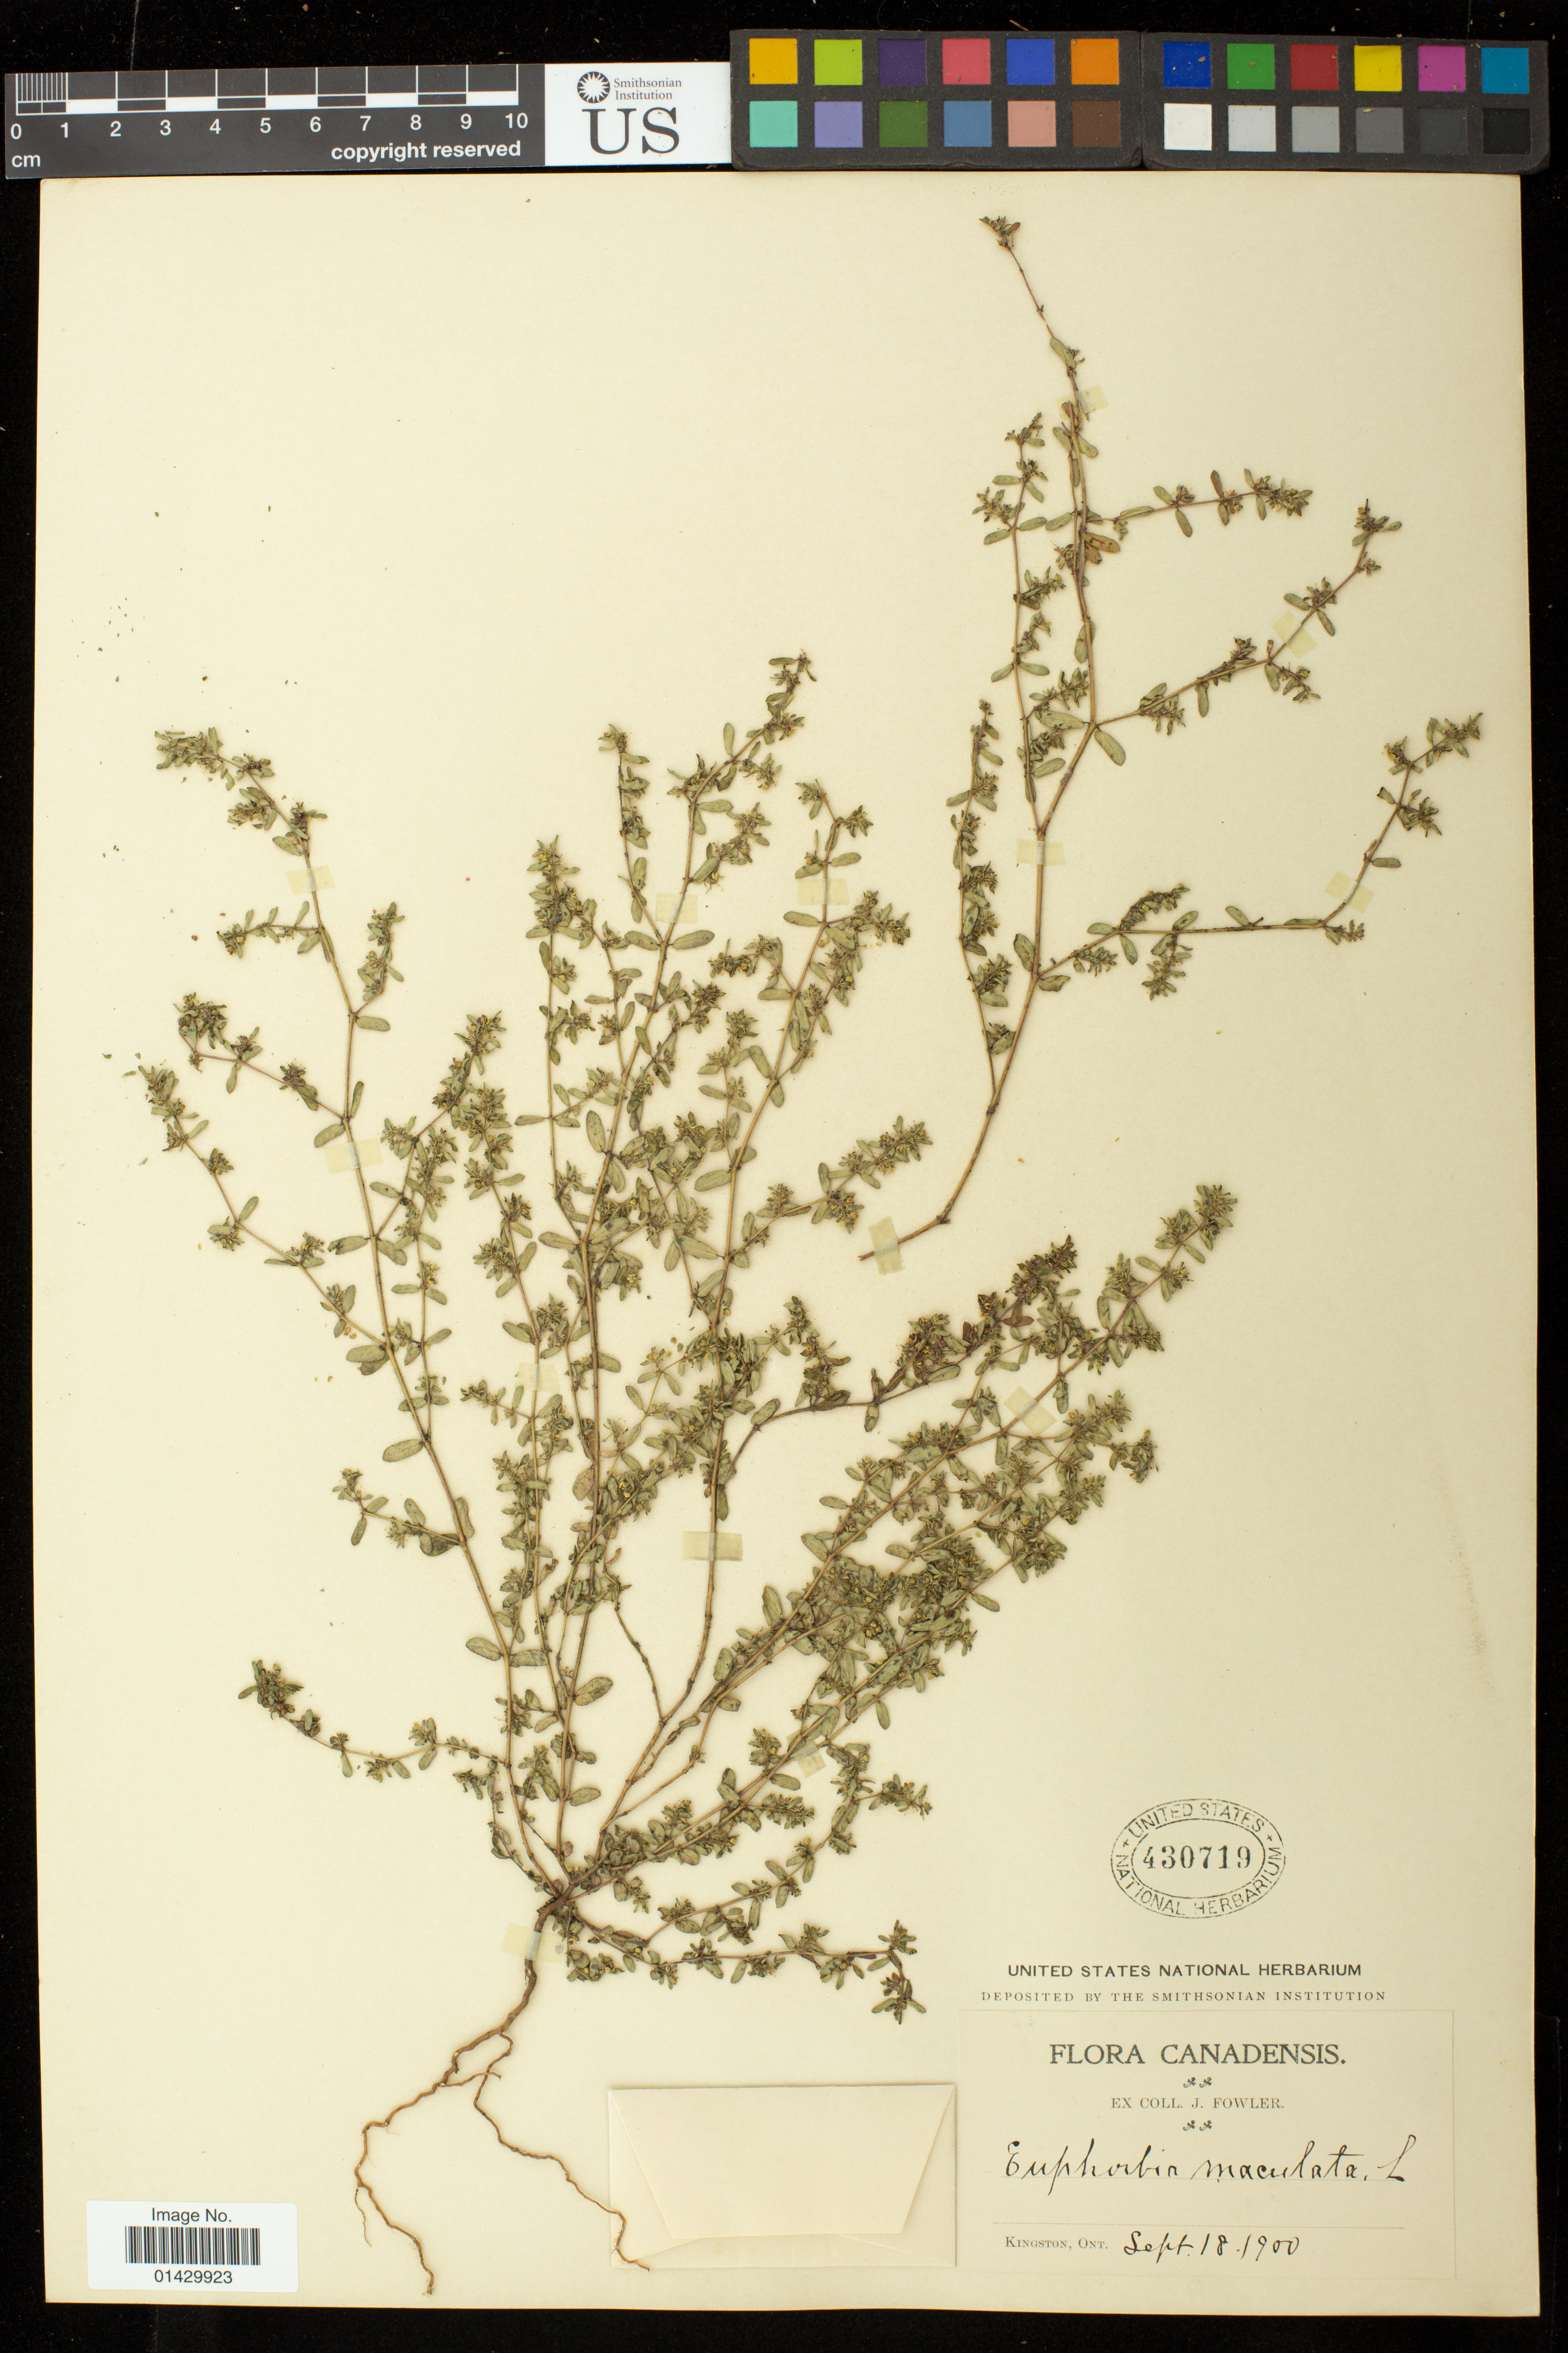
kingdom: Plantae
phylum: Tracheophyta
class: Magnoliopsida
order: Malpighiales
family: Euphorbiaceae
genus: Euphorbia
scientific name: Euphorbia maculata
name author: L.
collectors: J. P. Fowler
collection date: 1900-09-18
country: Canada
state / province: Ontario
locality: Kingston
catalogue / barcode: US 430719